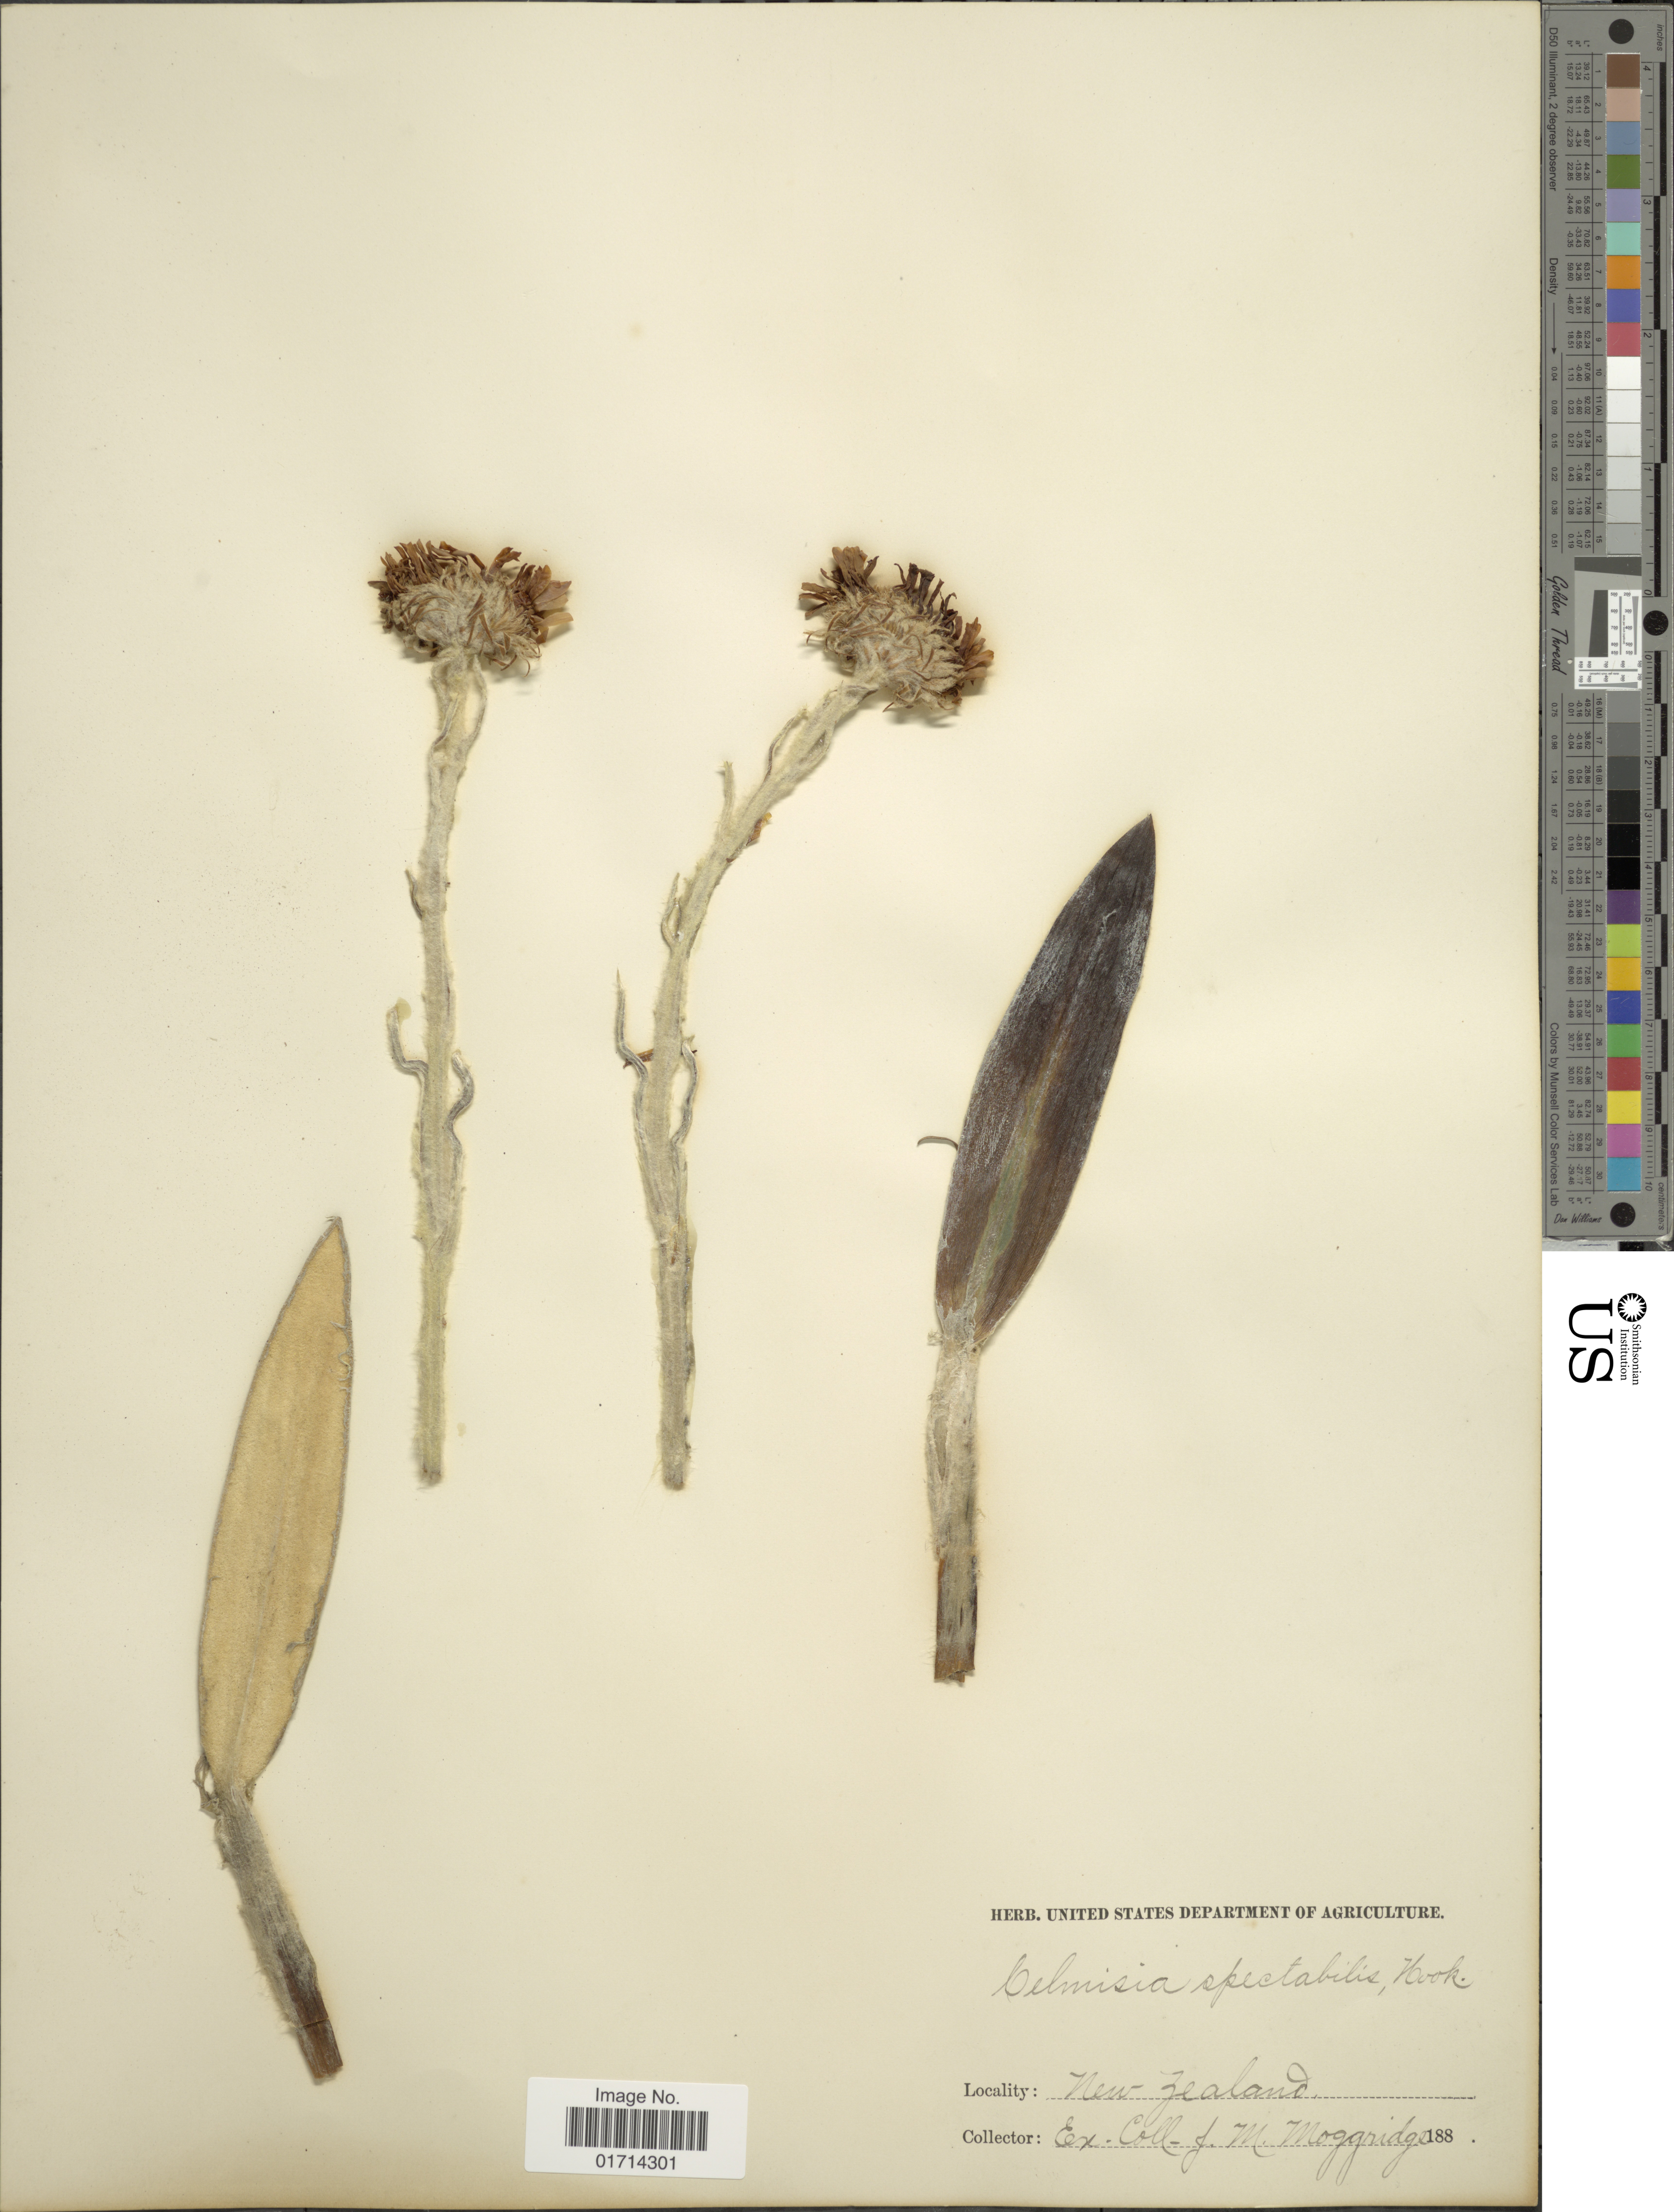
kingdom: Plantae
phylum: Tracheophyta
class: Magnoliopsida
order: Asterales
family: Asteraceae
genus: Celmisia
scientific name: Celmisia spectabilis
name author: Hook. f.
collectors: J. T. Moggridge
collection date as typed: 188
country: New Zealand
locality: New Zealand